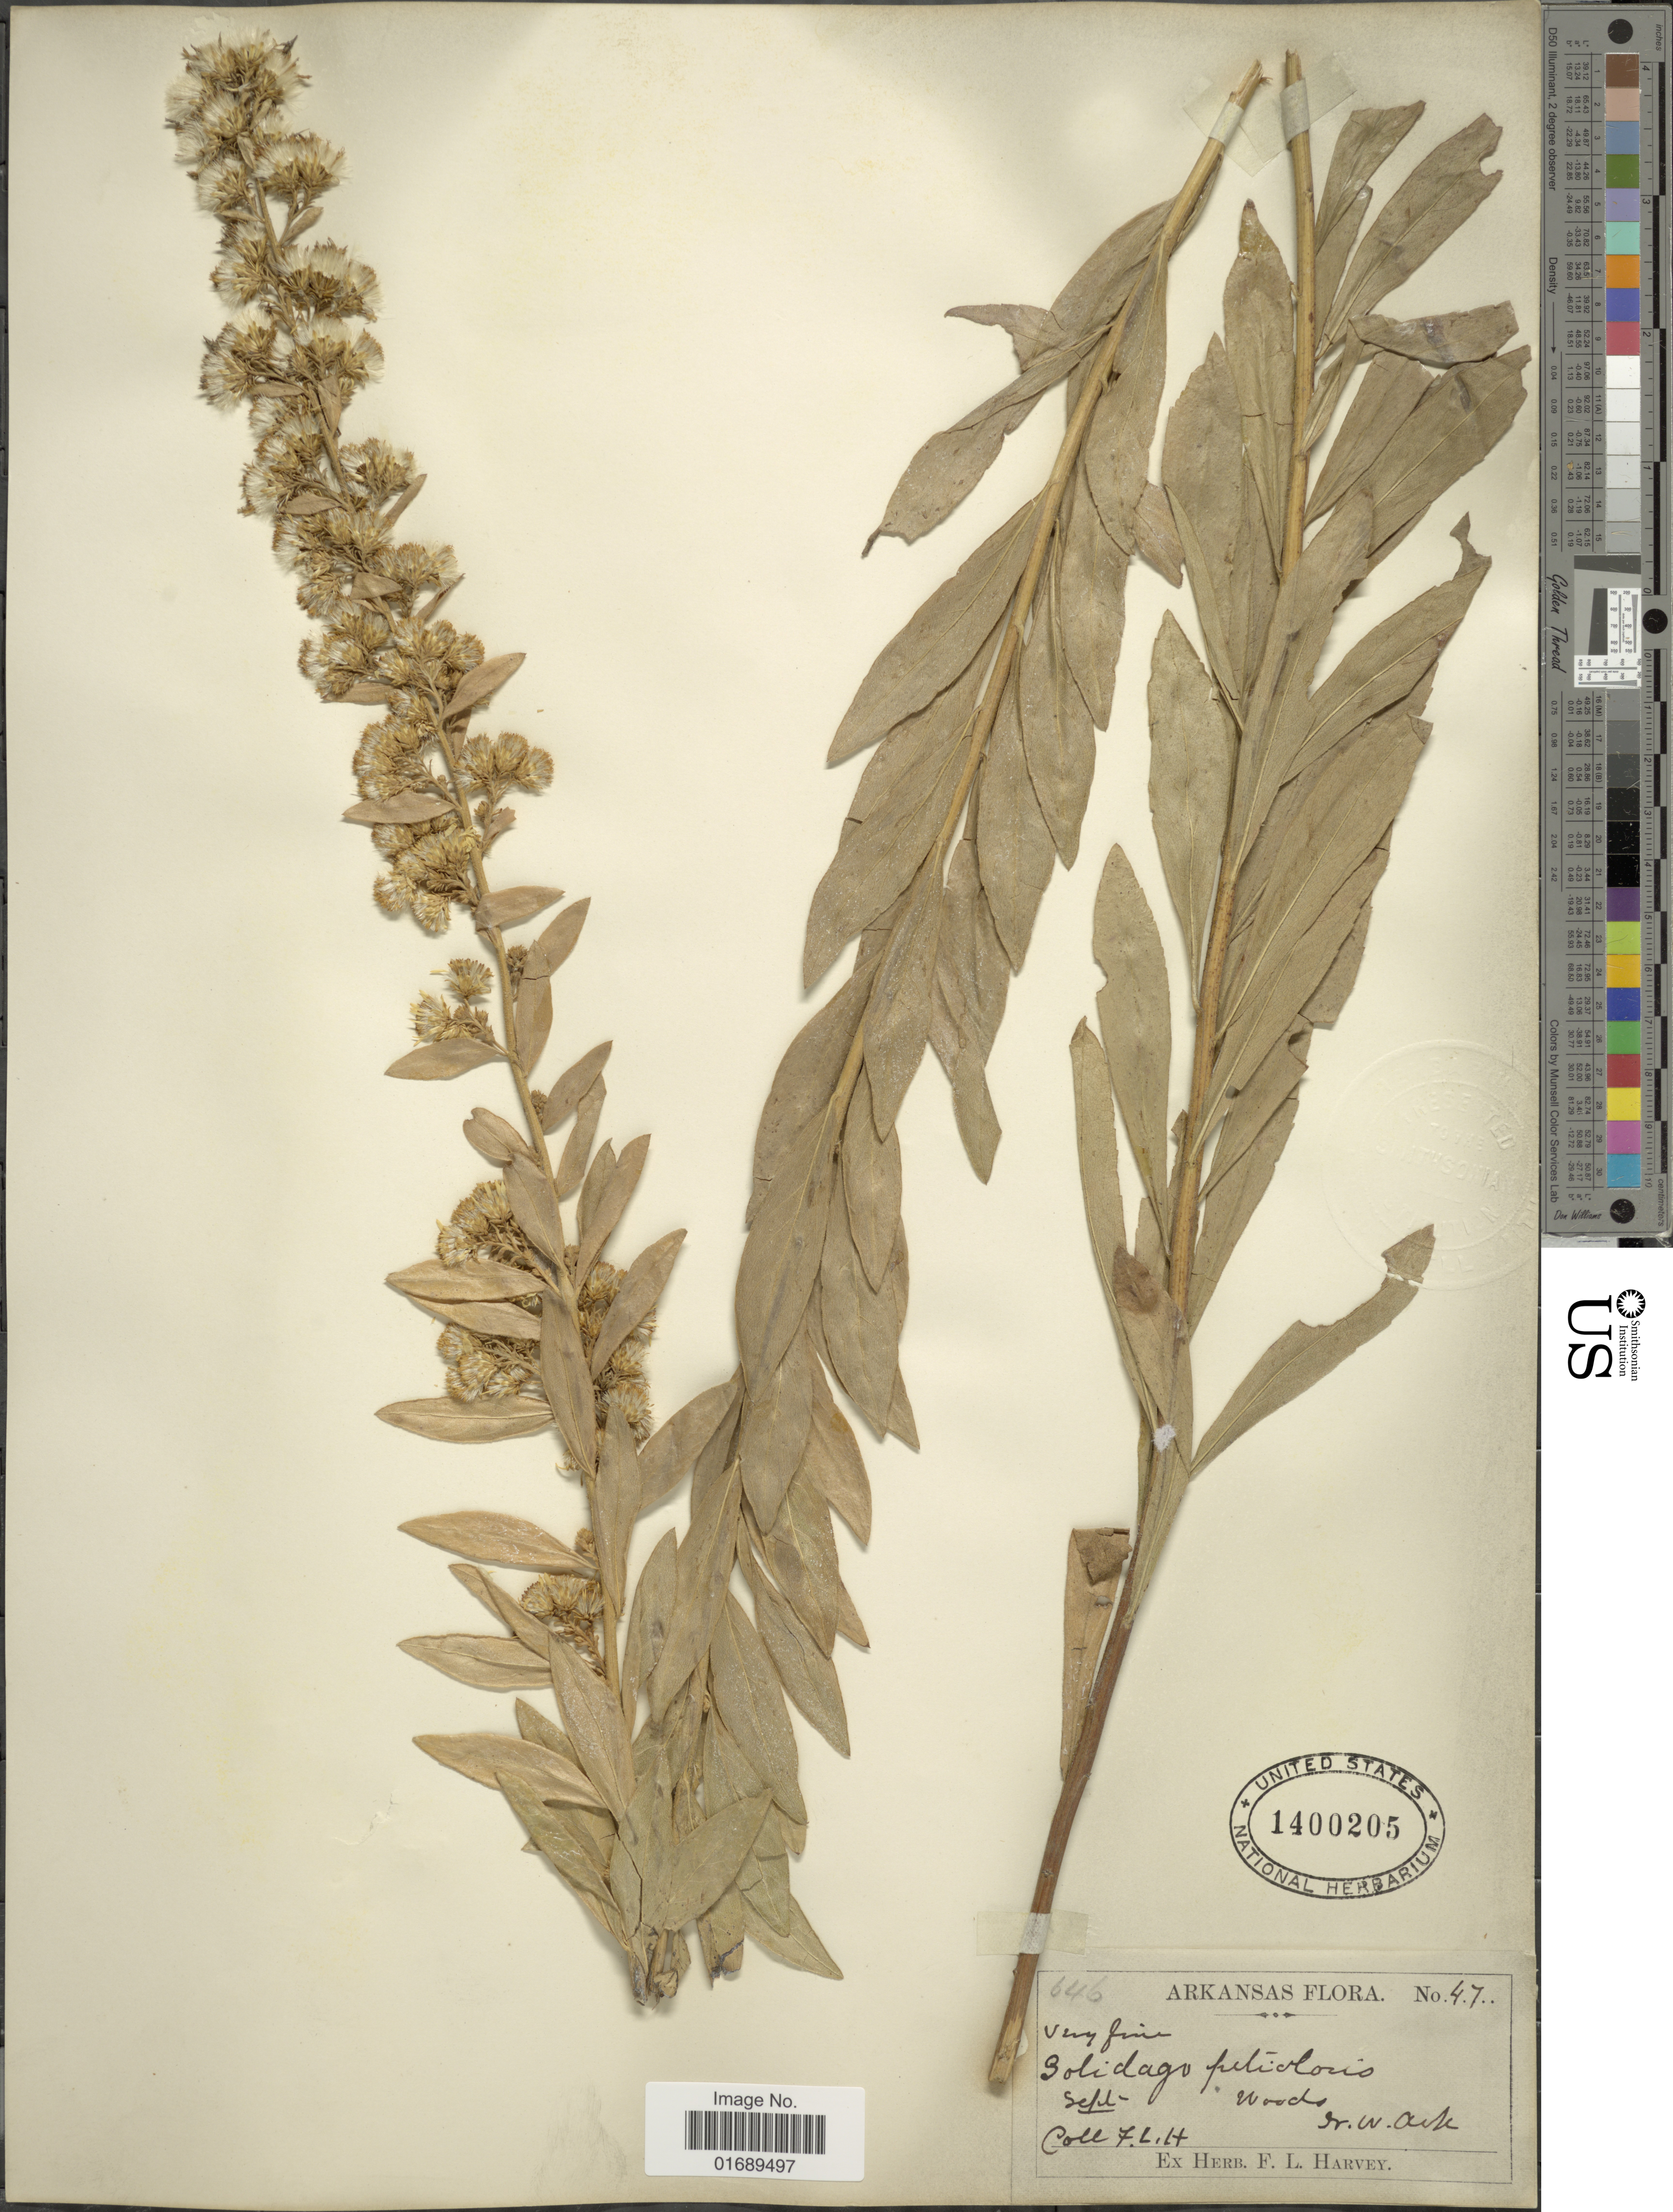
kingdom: Plantae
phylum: Tracheophyta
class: Magnoliopsida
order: Asterales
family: Asteraceae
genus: Solidago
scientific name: Solidago petiolaris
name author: Aiton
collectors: F. L. Harvey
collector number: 47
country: United States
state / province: Arkansas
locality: Woods, N.W. Ark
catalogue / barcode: US 1400205